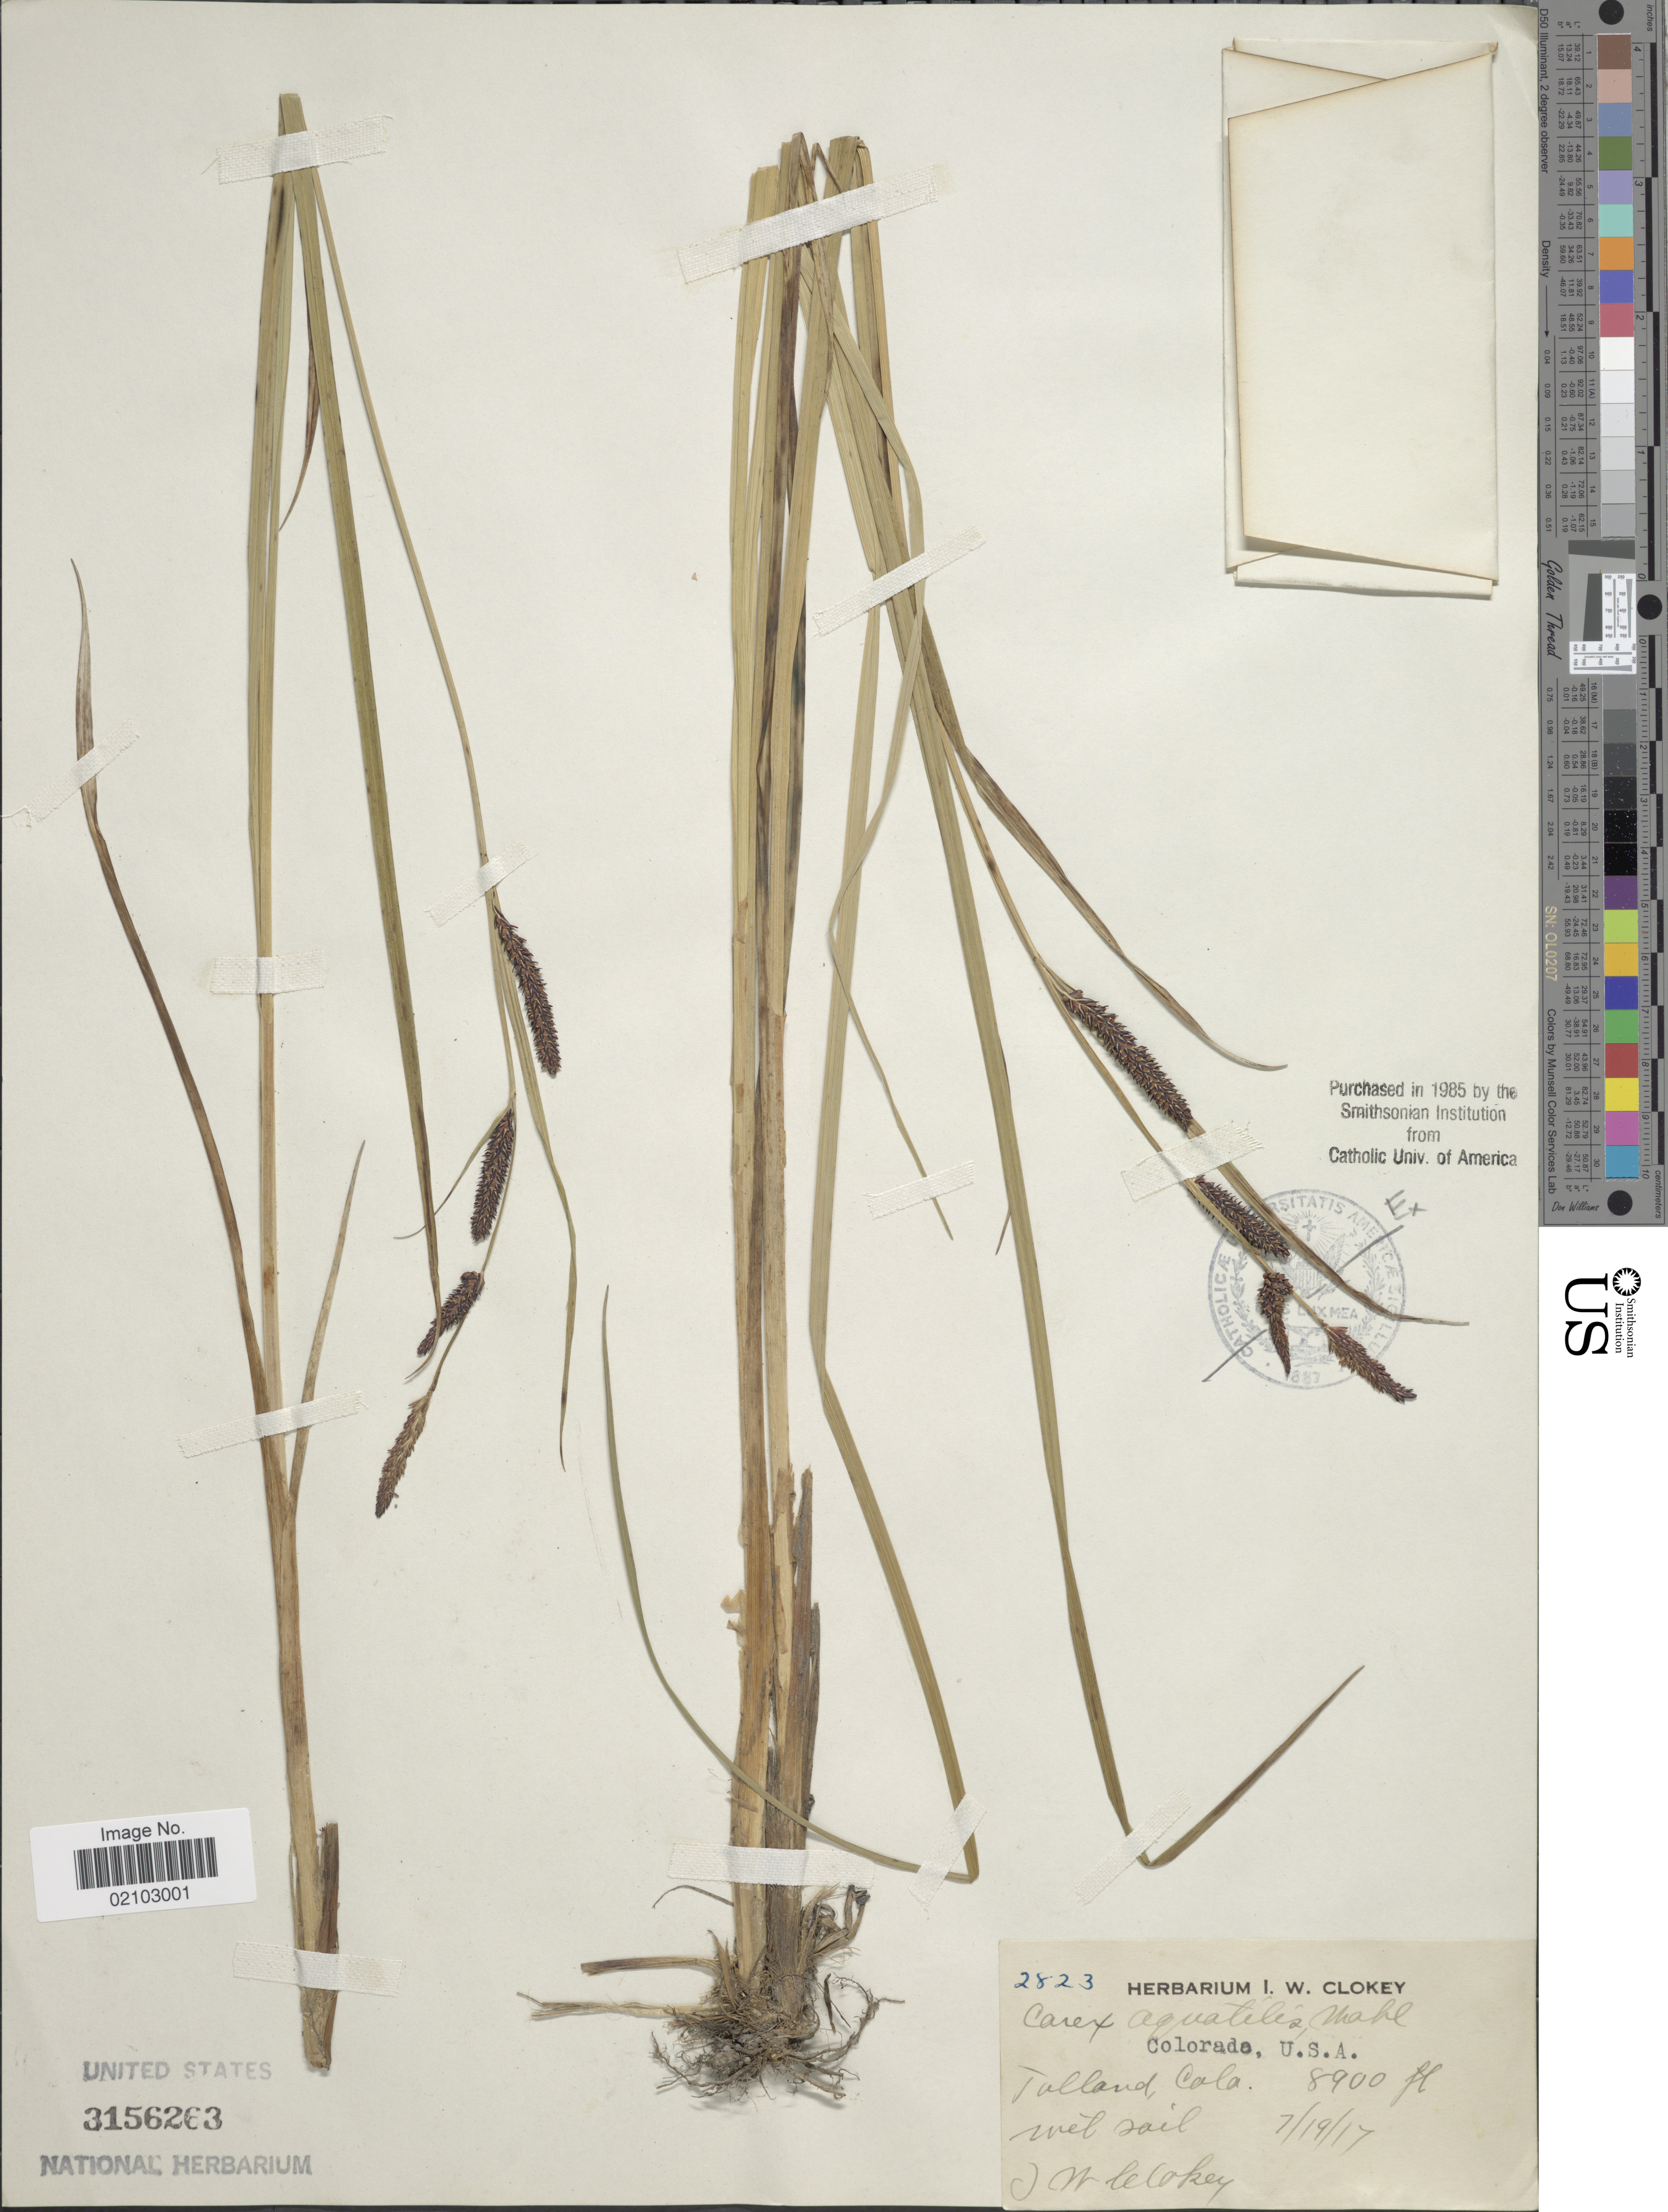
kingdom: Plantae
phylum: Tracheophyta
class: Liliopsida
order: Poales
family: Cyperaceae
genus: Carex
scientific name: Carex aquatilis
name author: Wahlenb.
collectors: I. W. Clokey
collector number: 2823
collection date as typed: Transcribed d/m/y: 19/7/17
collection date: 1917-07-19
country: United States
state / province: Colorado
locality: Tolland, wet soil.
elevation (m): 2713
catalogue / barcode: US 3156263